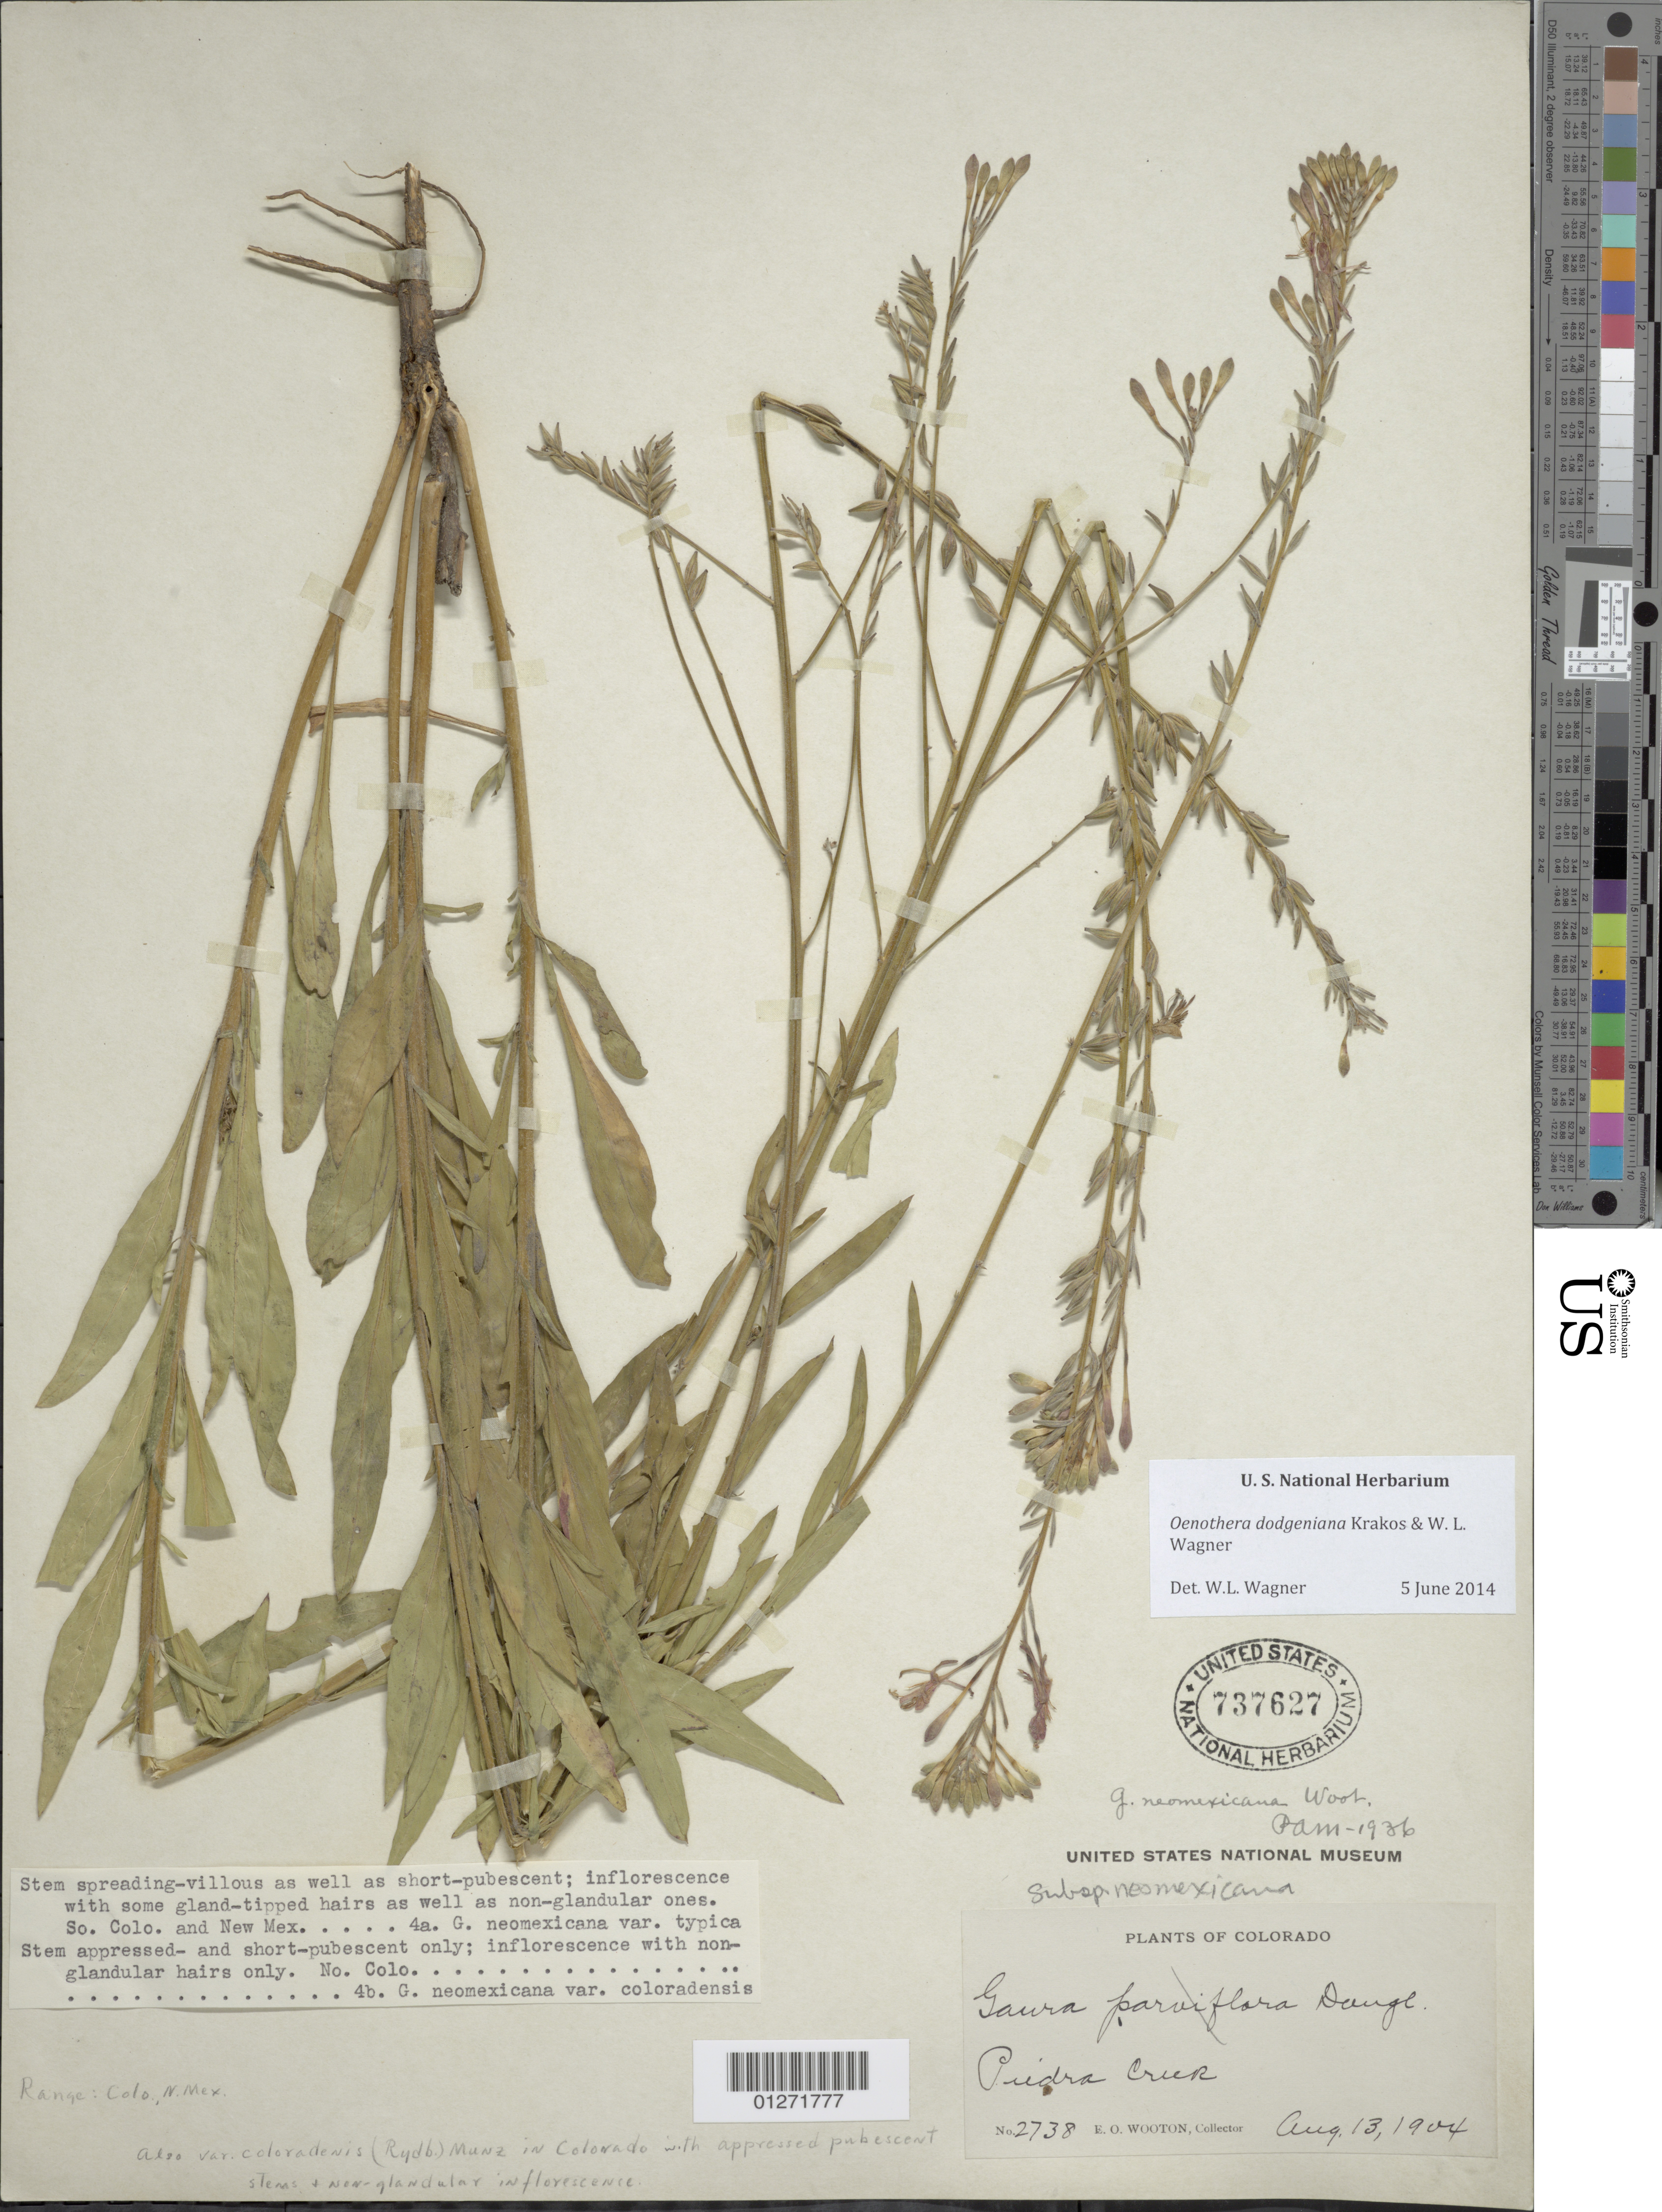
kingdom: Plantae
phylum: Tracheophyta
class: Magnoliopsida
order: Myrtales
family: Onagraceae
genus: Oenothera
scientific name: Oenothera dodgeniana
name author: Krakos & W.L. Wagner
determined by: Wagner, W. L., (BOT), Smithsonian Institution - National Museum of Natural History (UNITED STATES)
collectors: E. O. Wooton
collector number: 2738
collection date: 1904-08-13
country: United States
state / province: Colorado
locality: Piedra Creek.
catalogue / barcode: US 737627